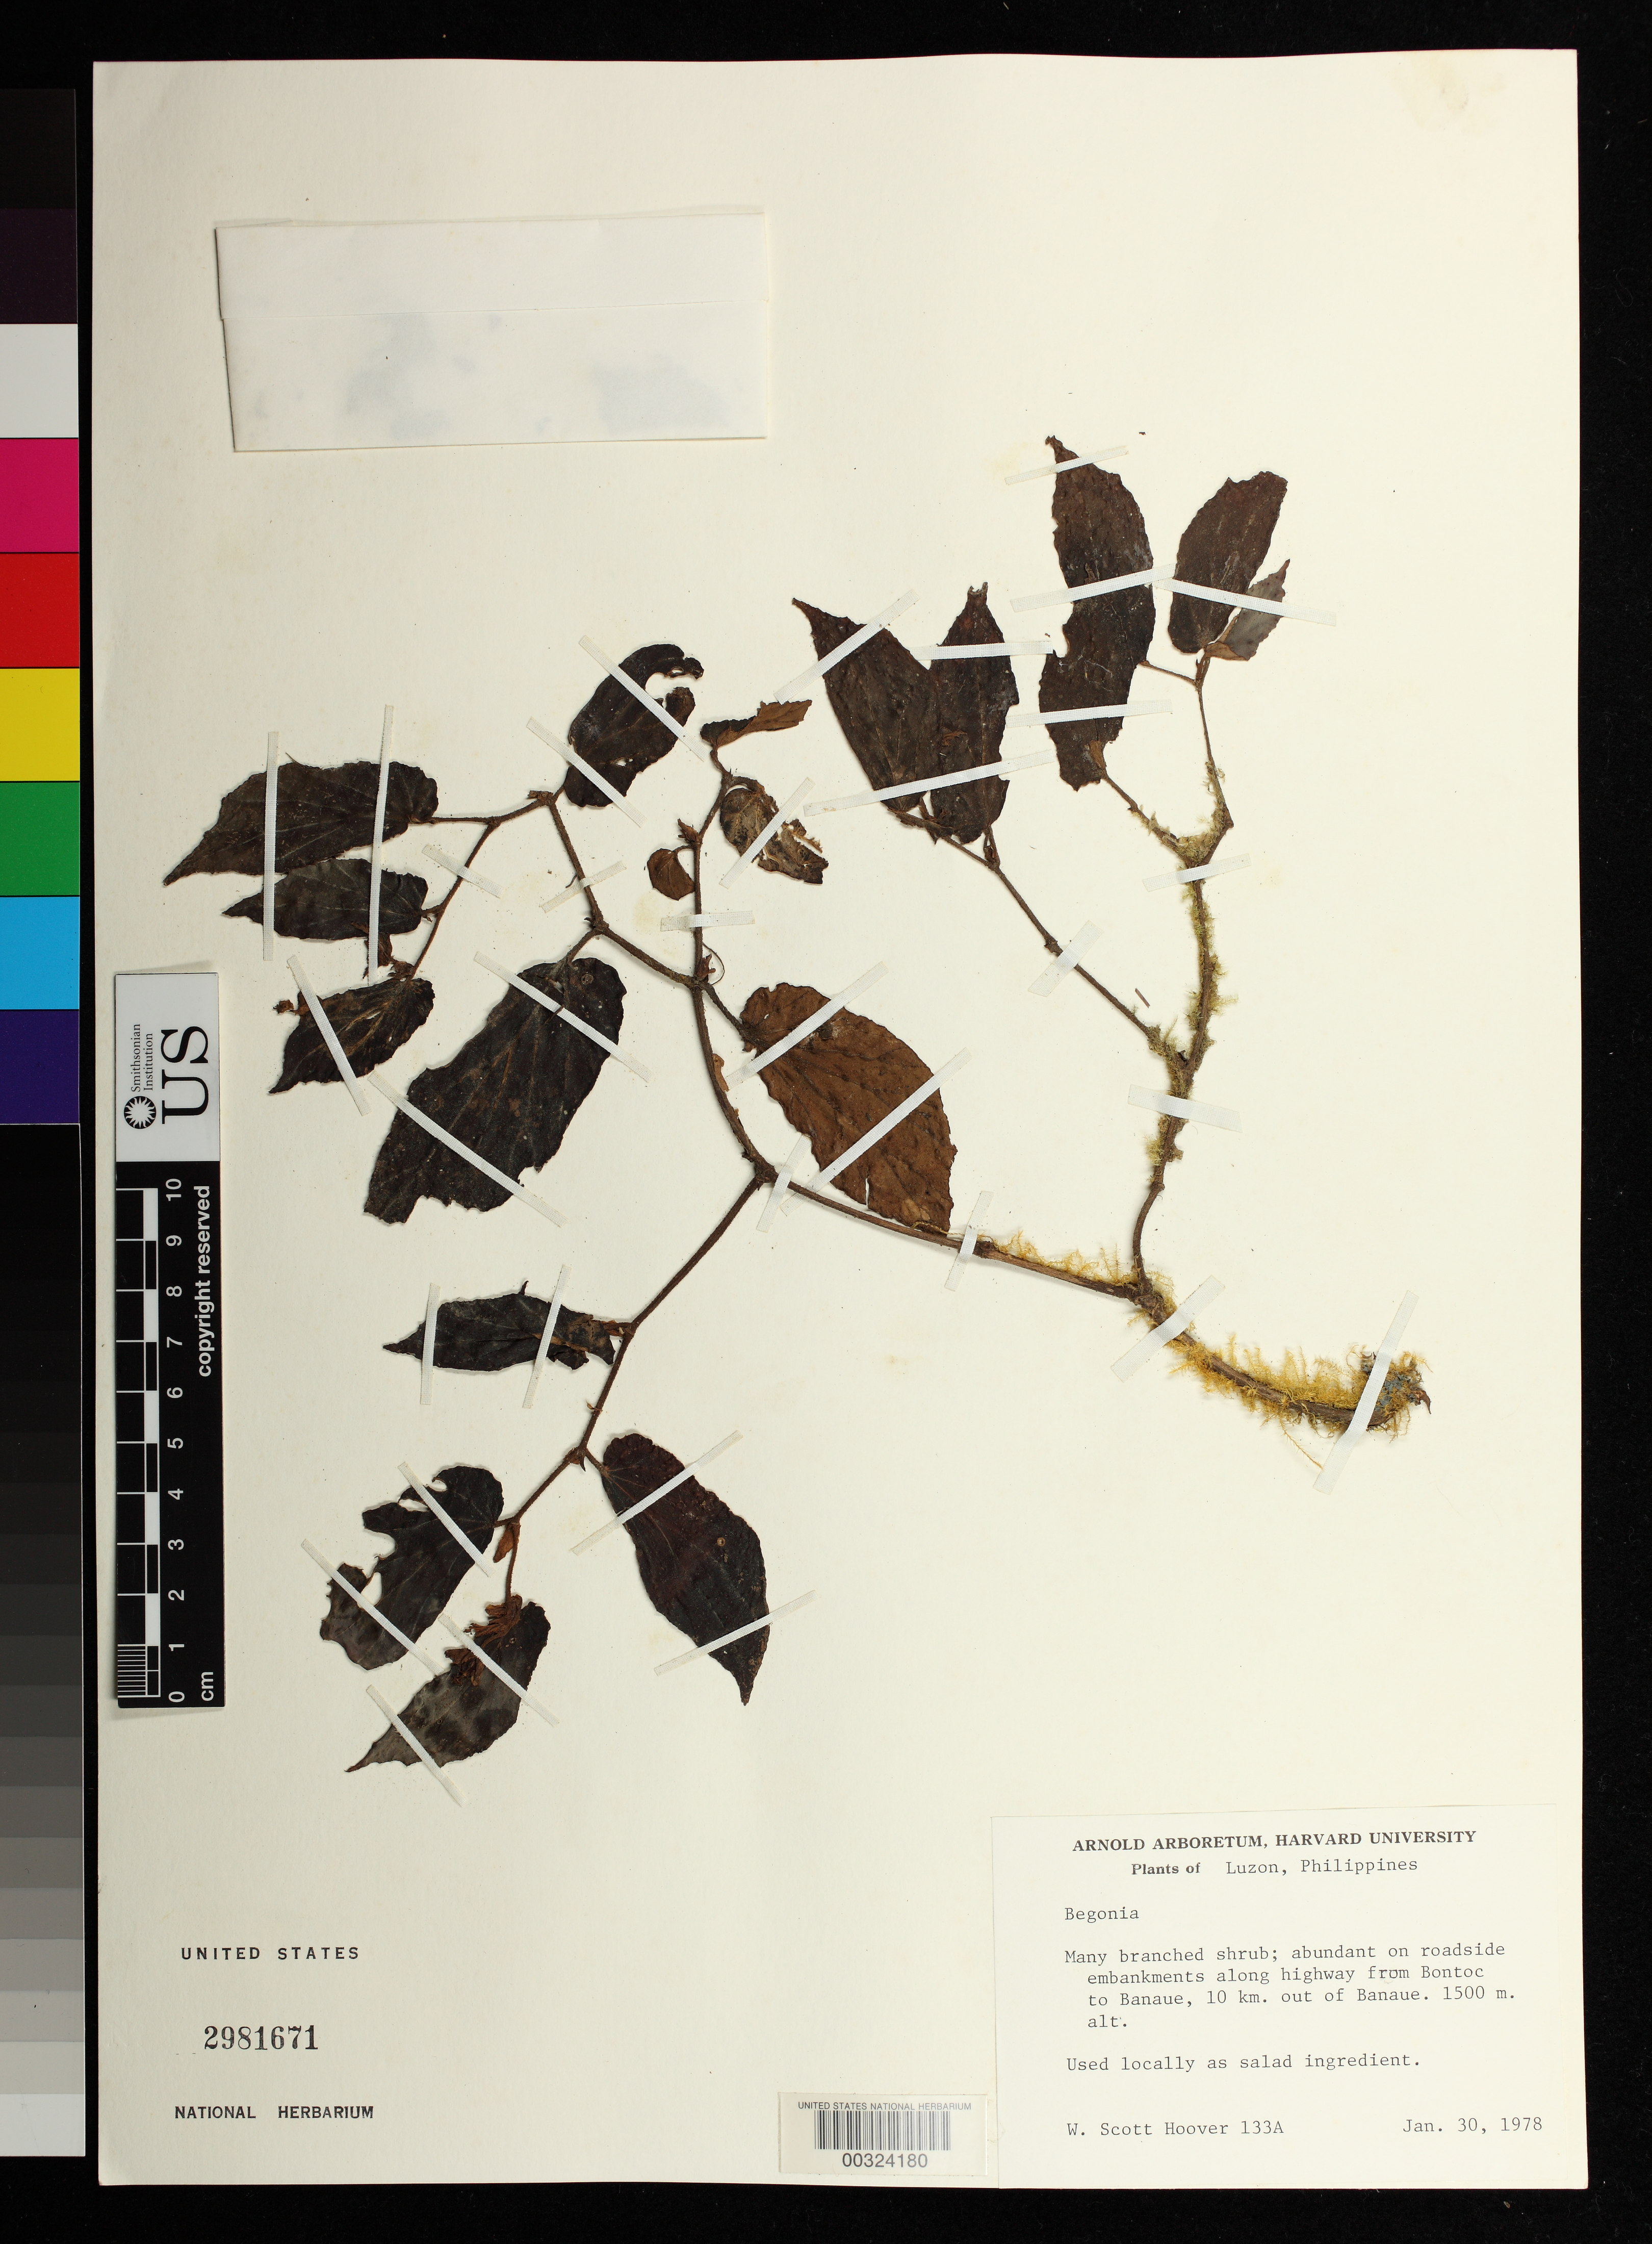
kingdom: Plantae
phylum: Tracheophyta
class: Magnoliopsida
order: Cucurbitales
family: Begoniaceae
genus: Begonia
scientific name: Begonia sp.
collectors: W. S. Hoover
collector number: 133a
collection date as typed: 30 Jan 1978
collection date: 1978-01-30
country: Philippines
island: Luzon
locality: Roadside embarkments along highway from bontoc to banaue, 10 km out of banaue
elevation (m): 1500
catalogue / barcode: US 2981671